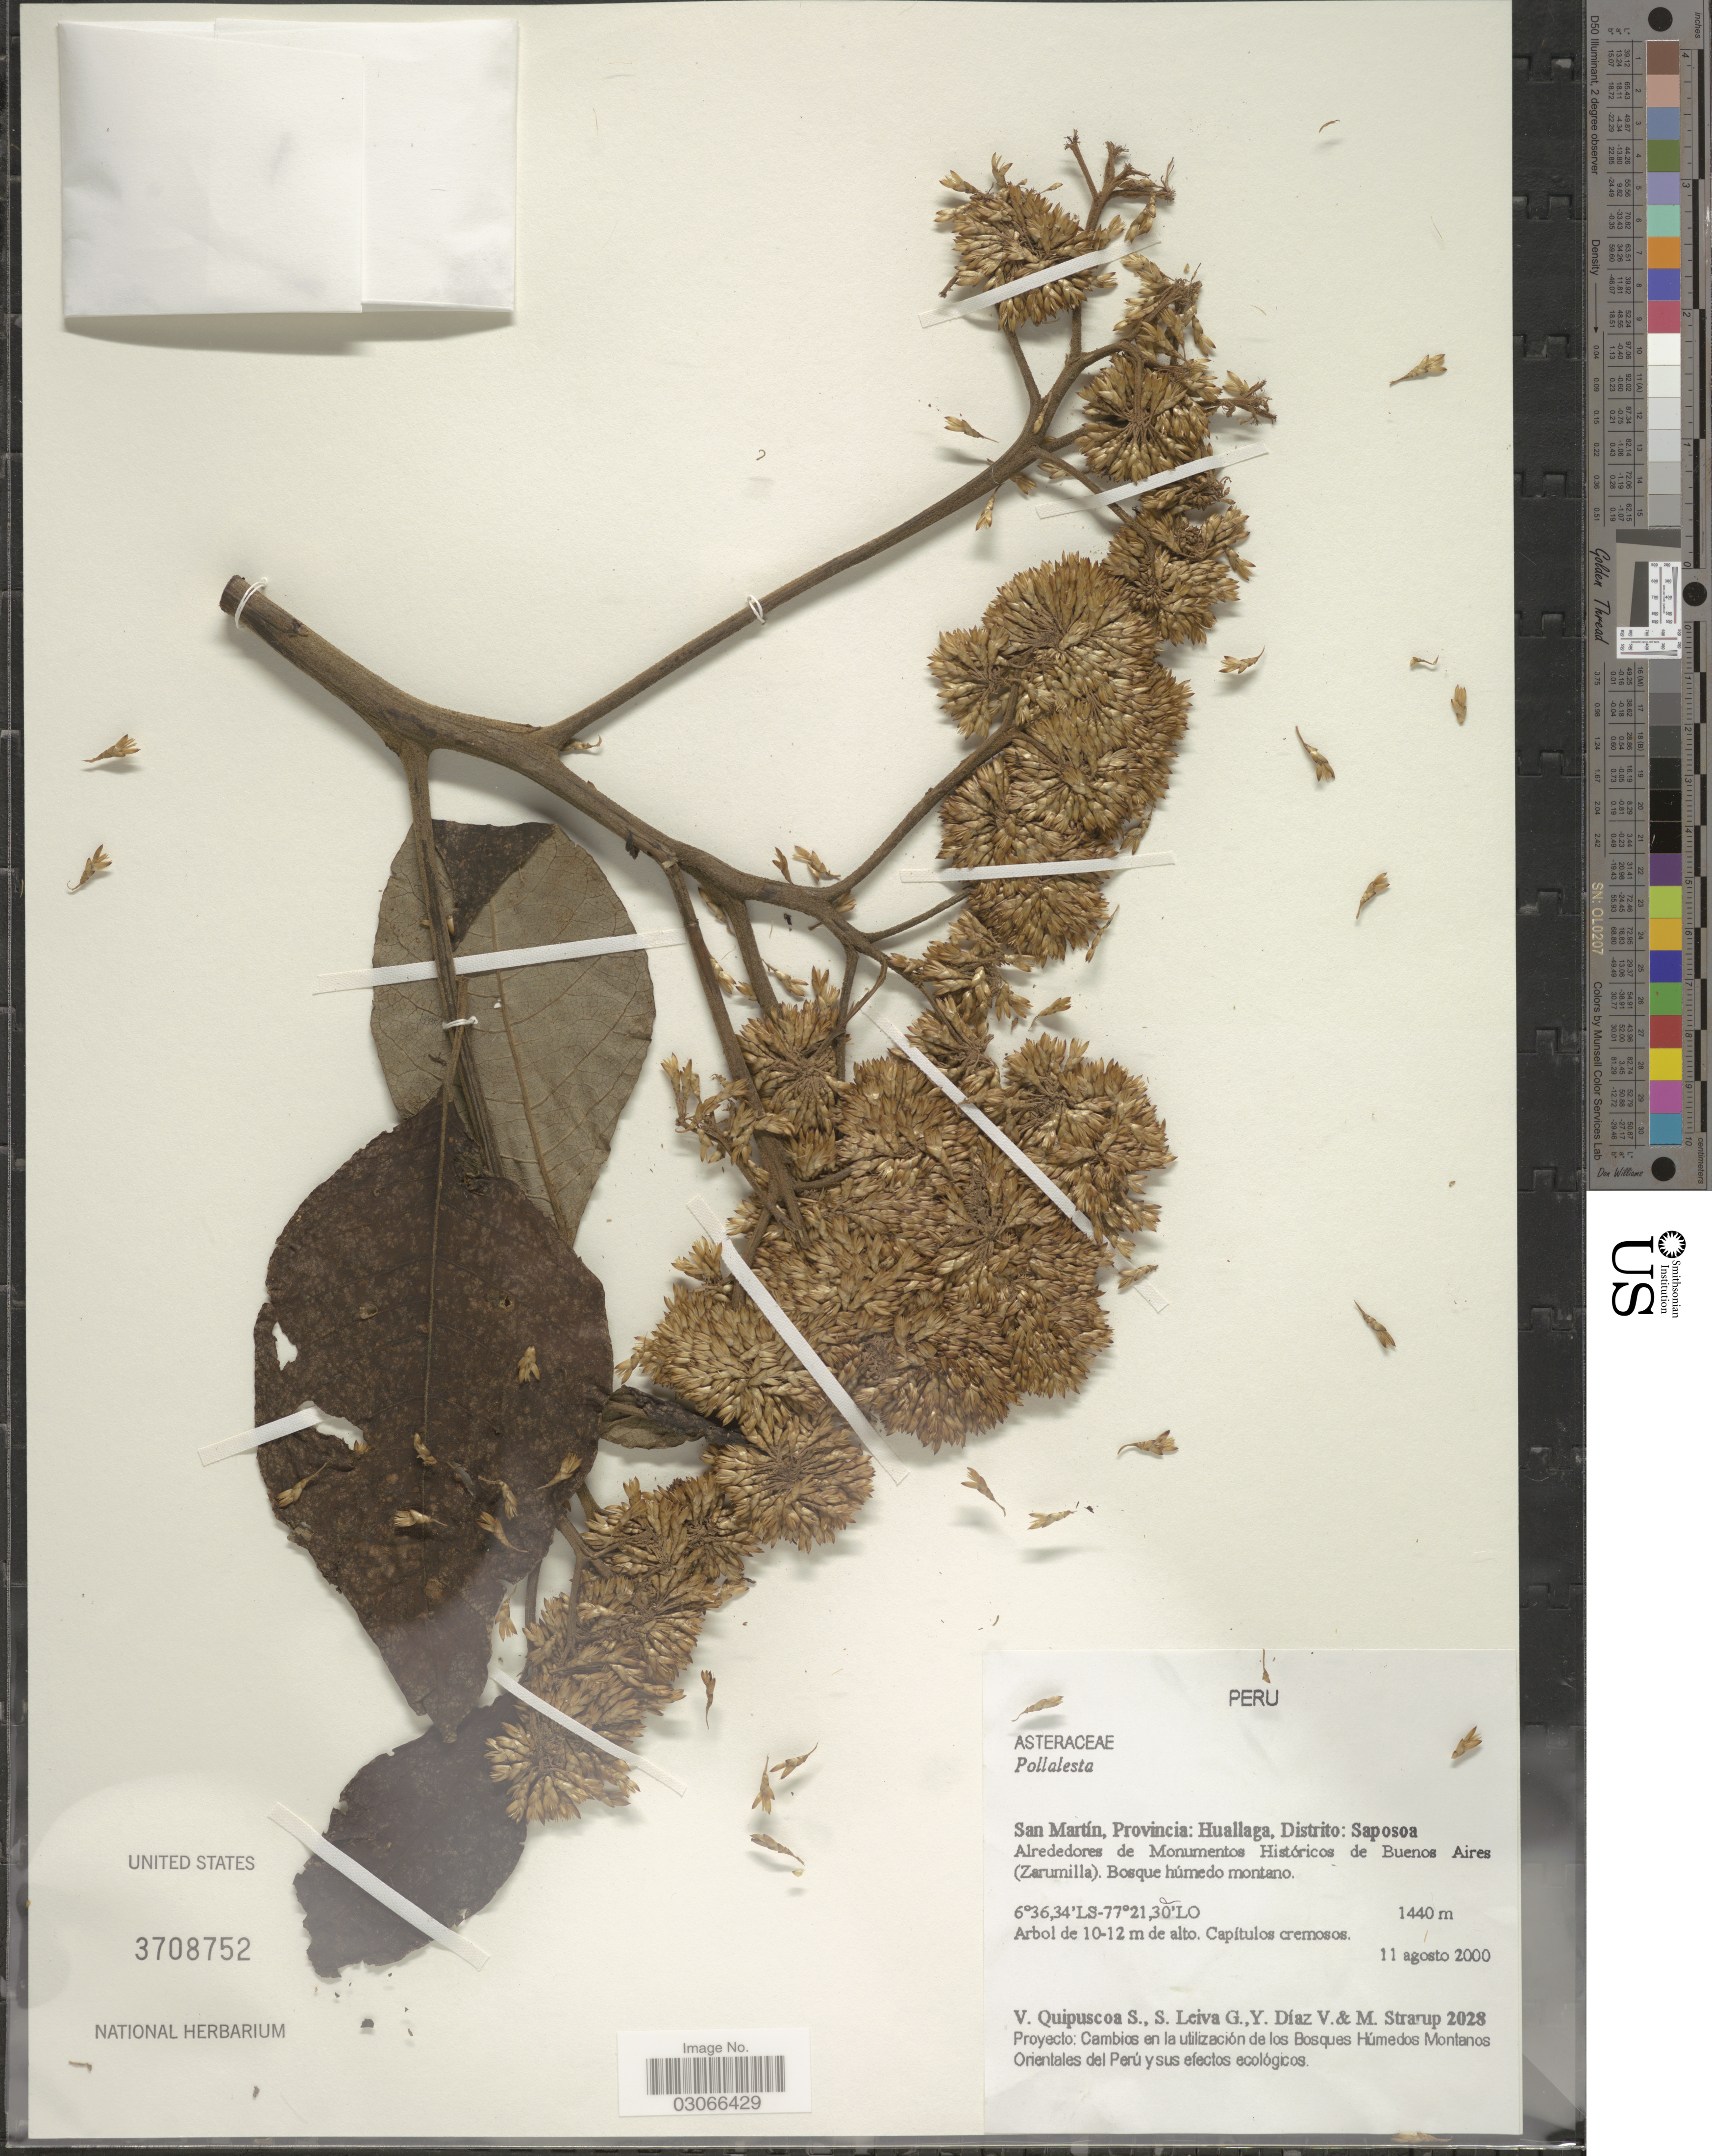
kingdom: Plantae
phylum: Tracheophyta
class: Magnoliopsida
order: Asterales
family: Asteraceae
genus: Pollalesta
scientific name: Pollalesta sp.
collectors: V. Quipuscoa S., S. Leiva G., Y. Diaz V. & M. Strarup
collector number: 2028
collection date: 2000-08-11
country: Peru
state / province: San Martín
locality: Provincia: Huallaga, DistritoL Saposoa. Alrededores de Monumentos Históricos de Buenos Aires (Zarumilla).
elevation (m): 1440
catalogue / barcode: US 3708752